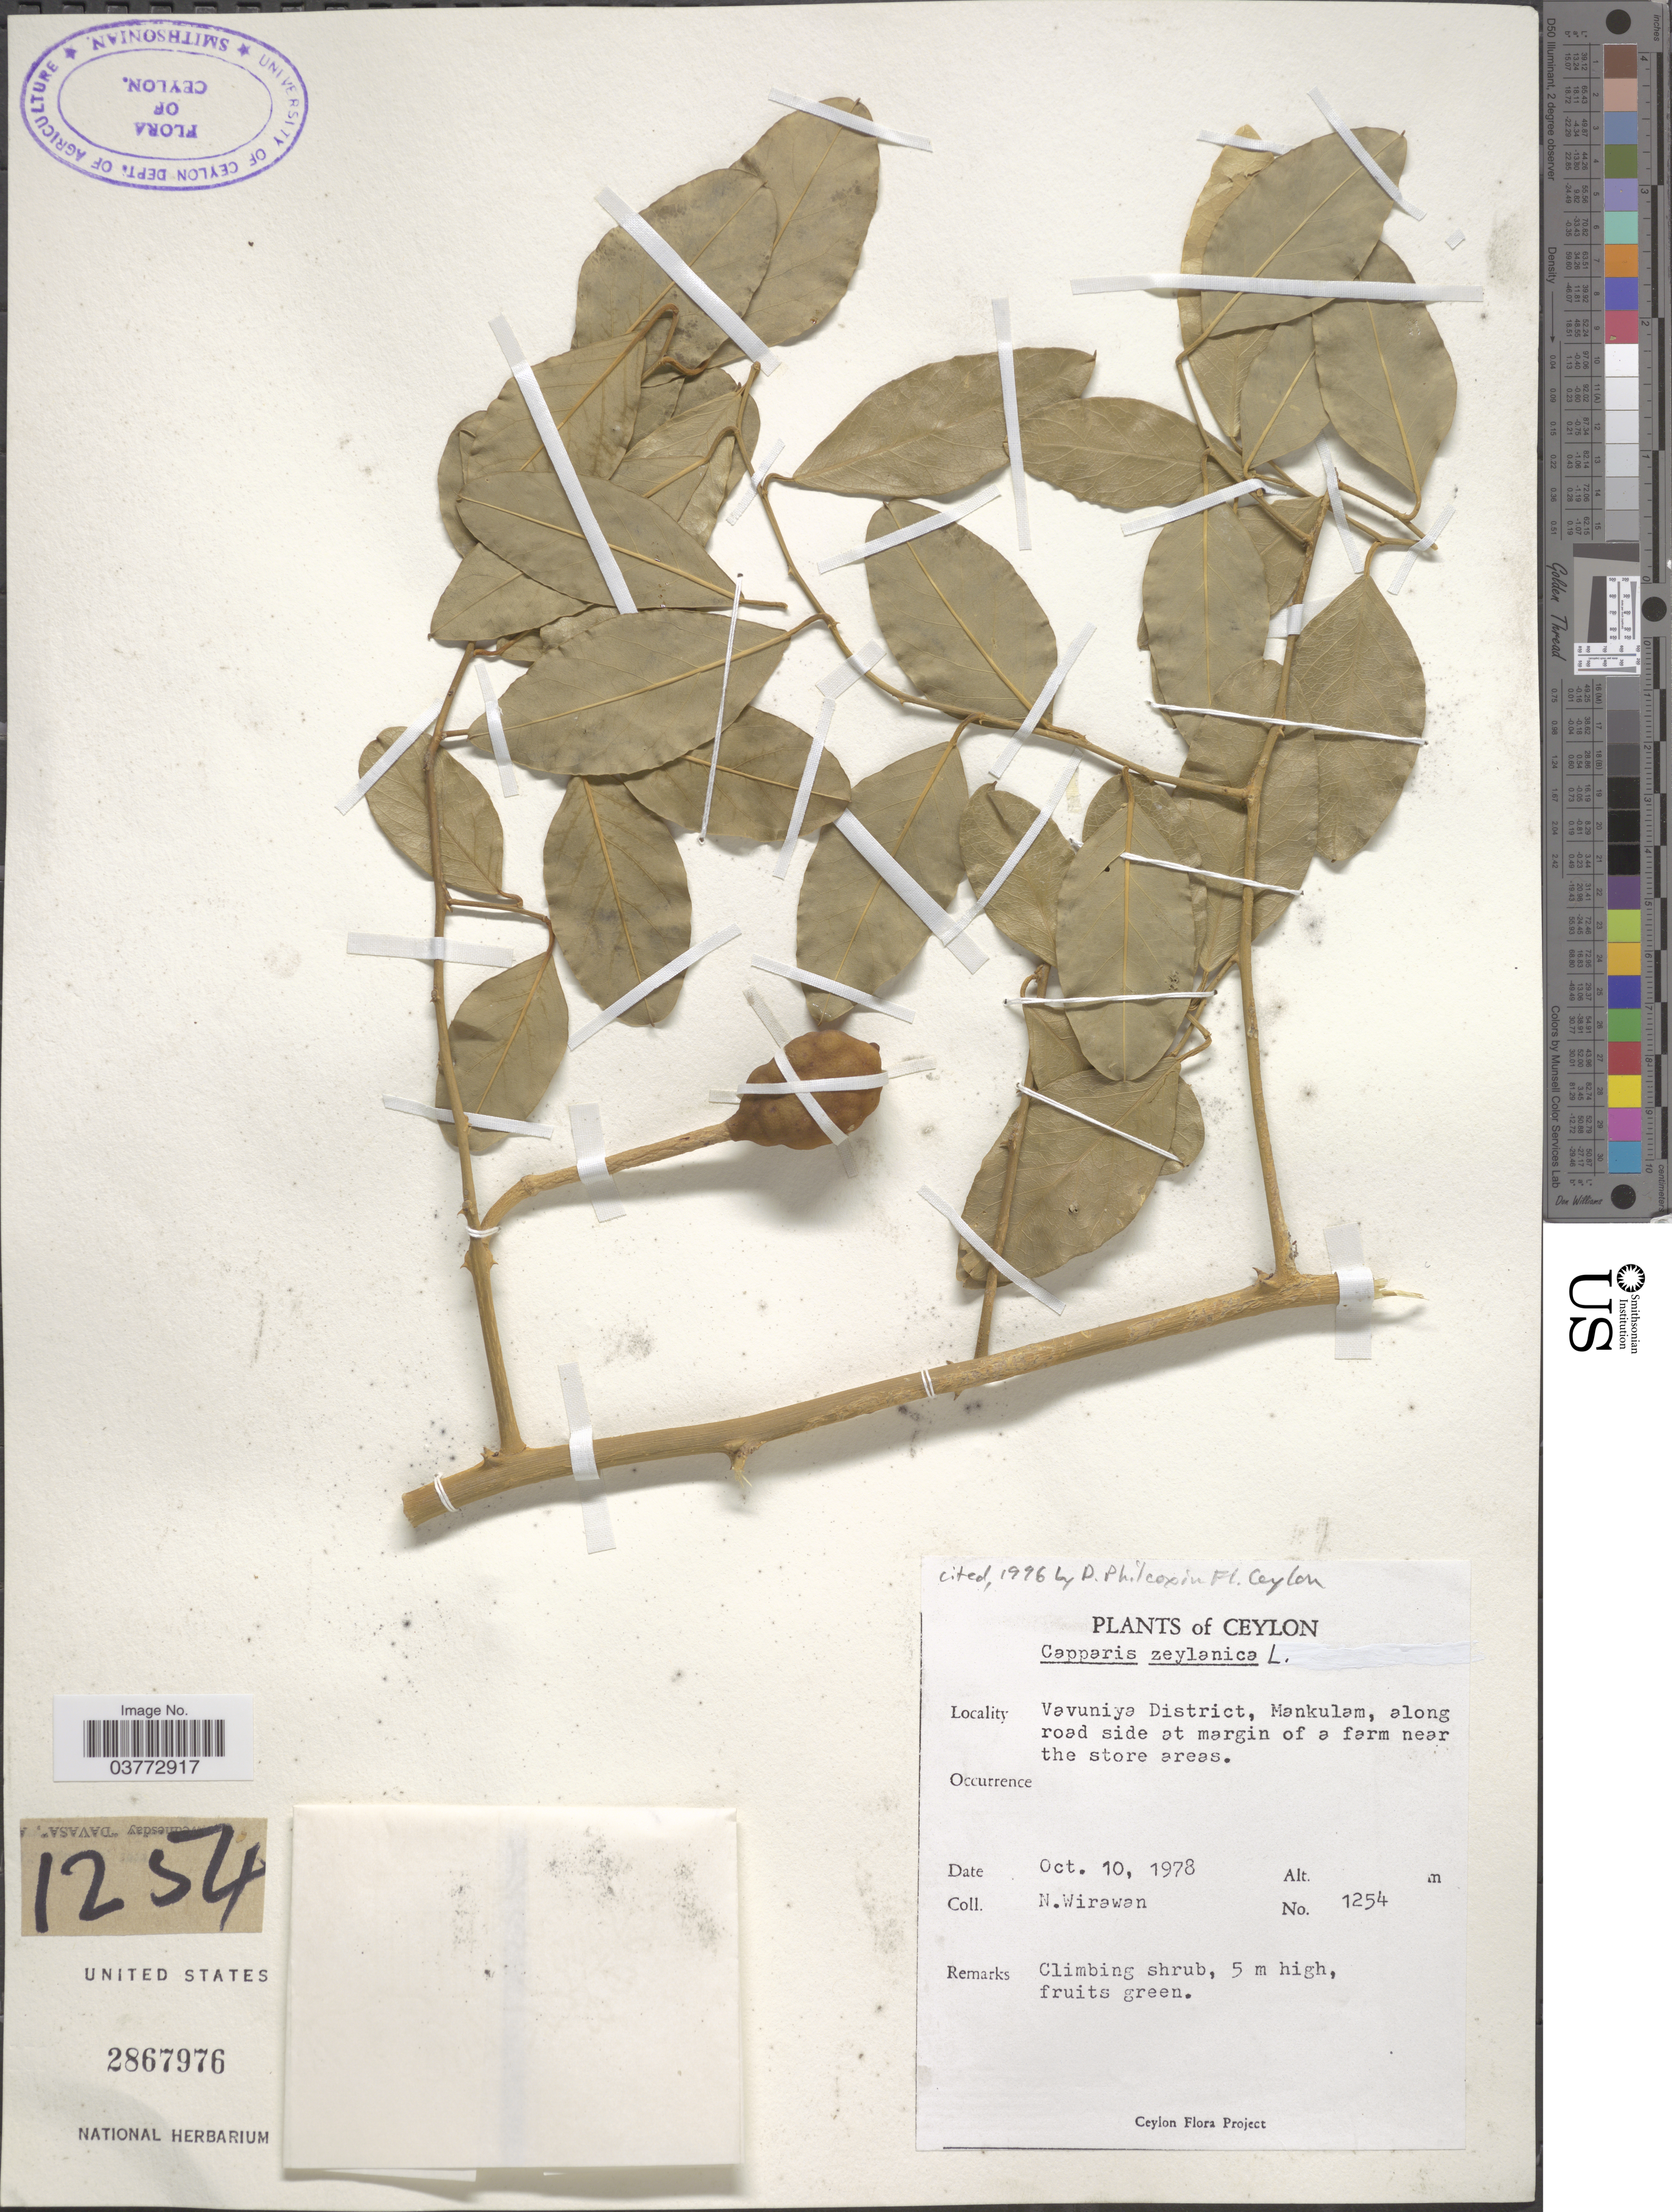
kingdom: Plantae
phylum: Tracheophyta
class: Magnoliopsida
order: Brassicales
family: Capparaceae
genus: Capparis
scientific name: Capparis zeylanica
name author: L.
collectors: N. Wirawan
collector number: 1254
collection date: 1978-10-10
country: Sri Lanka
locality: Ceylon. Vavuniya District, Mankulam, along road side at margin of a farm near the store areas.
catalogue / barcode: US 2867976